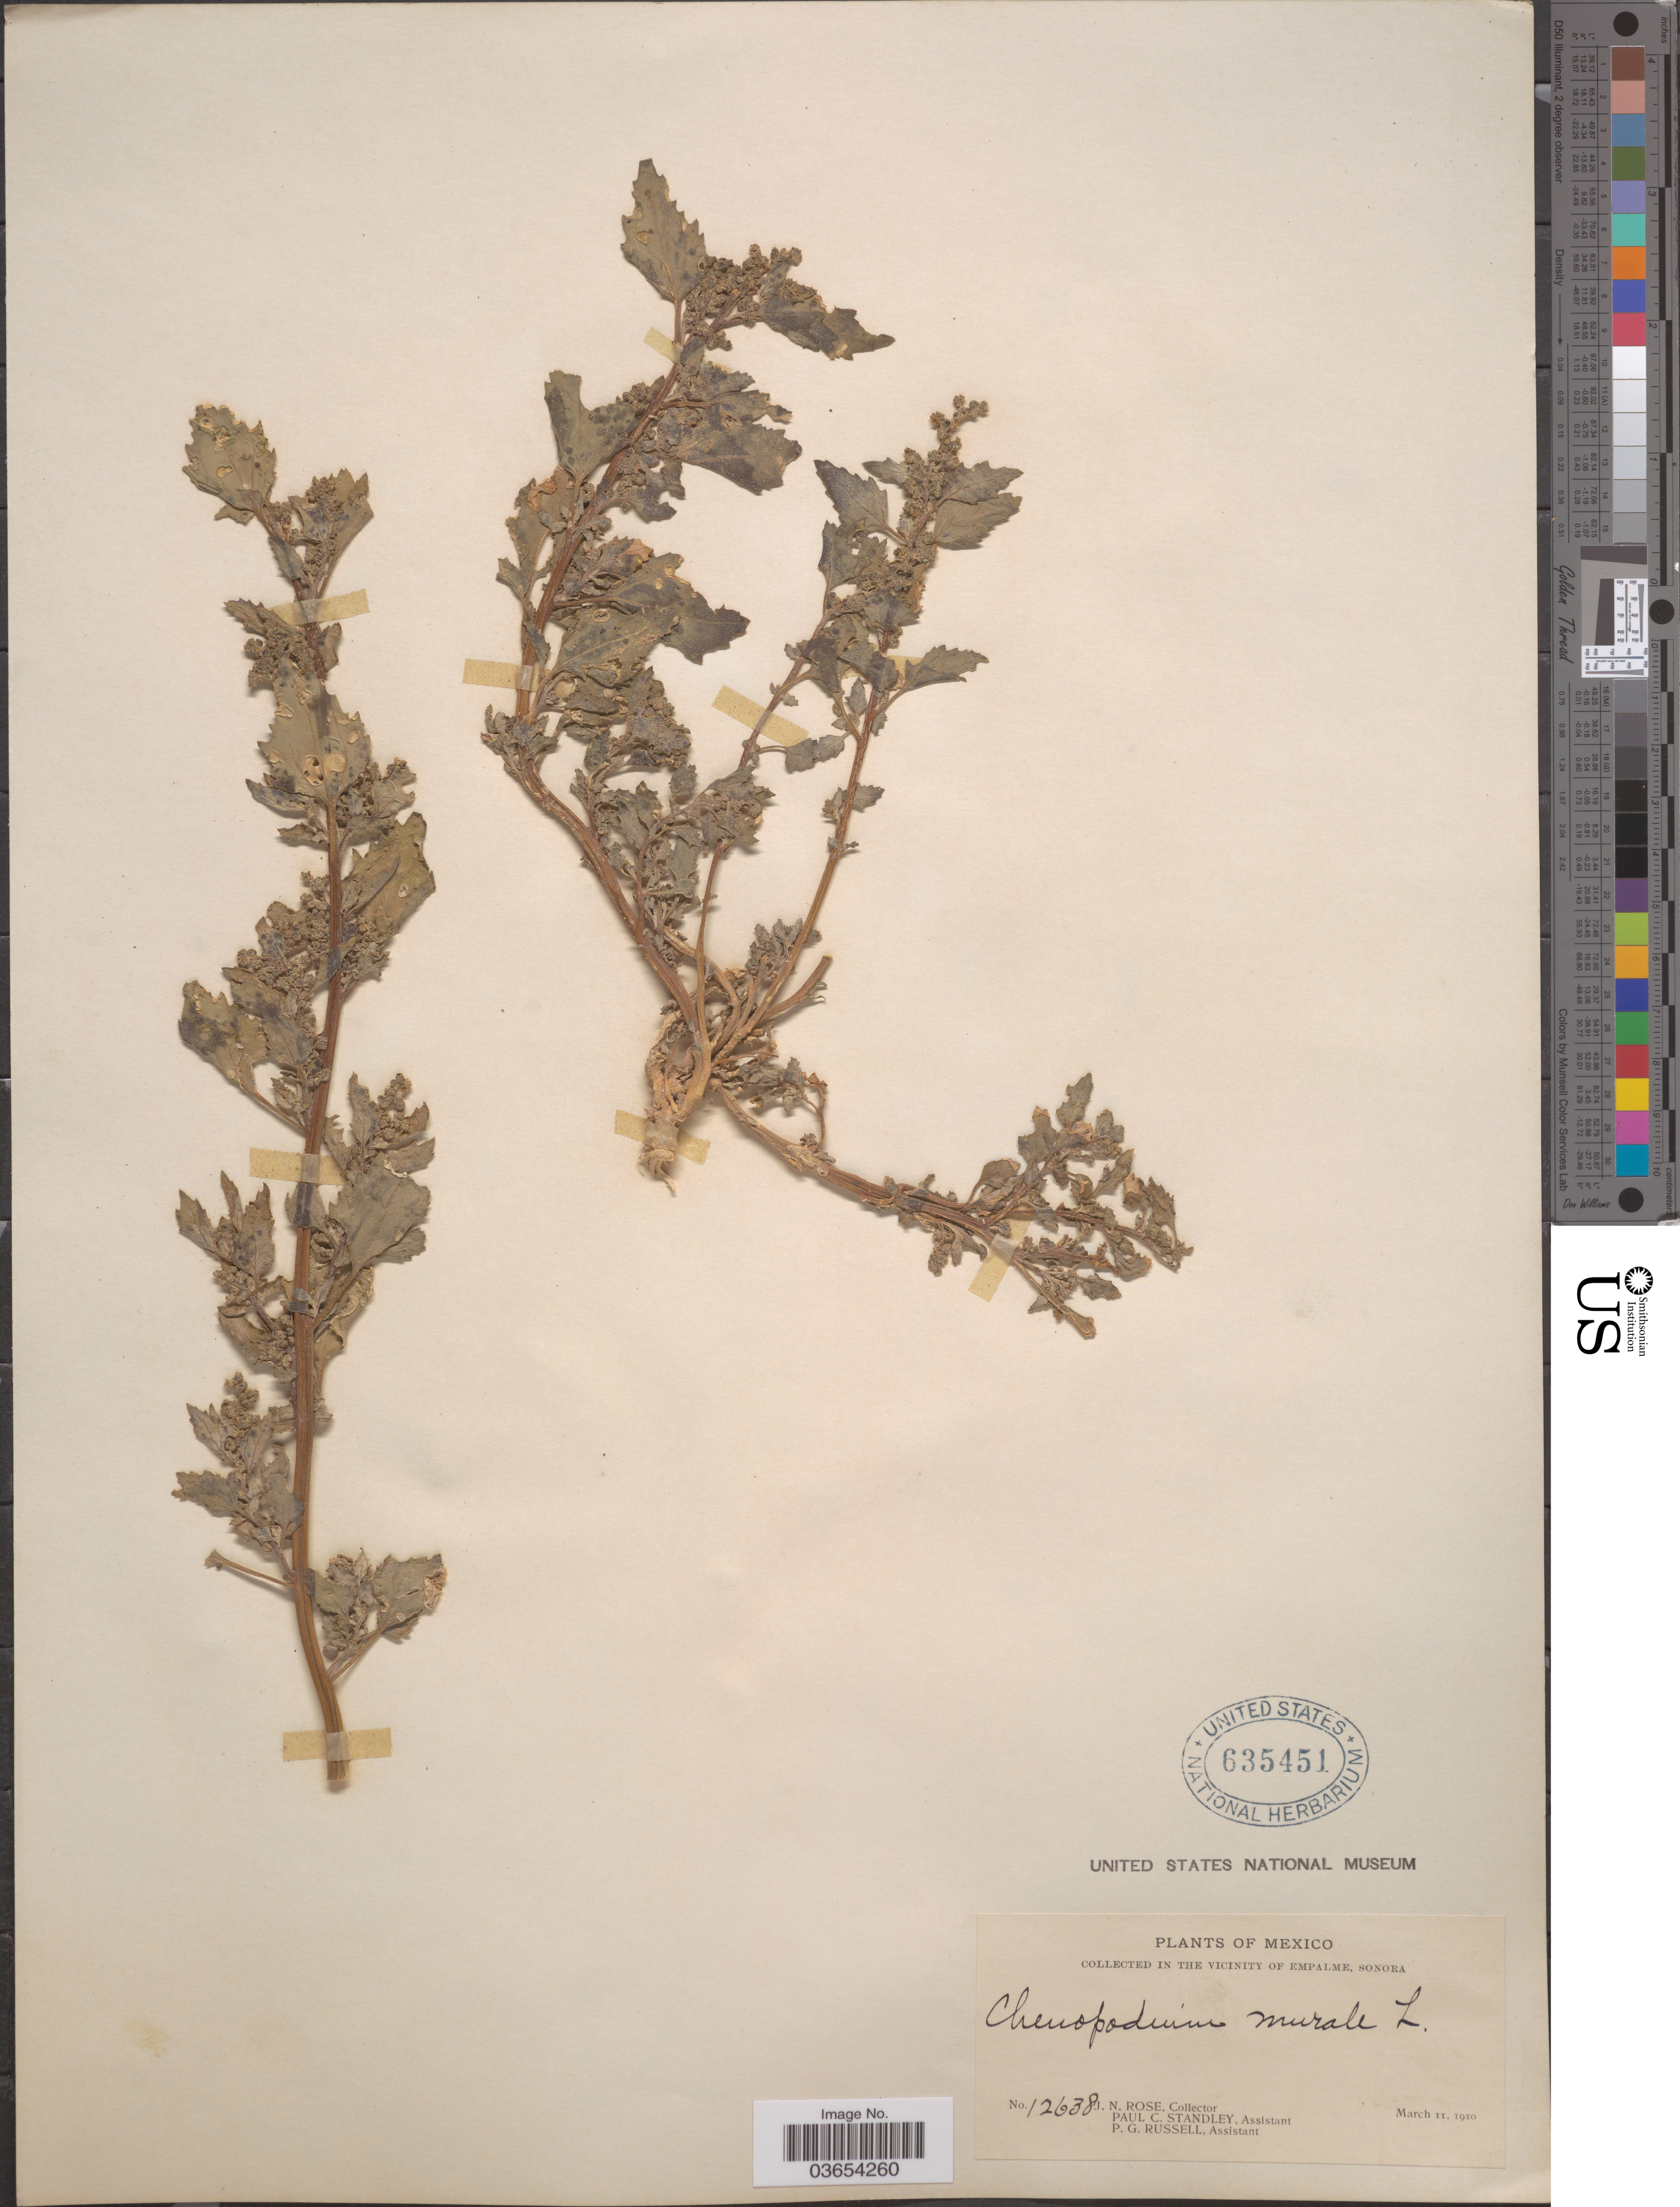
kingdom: Plantae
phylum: Tracheophyta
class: Magnoliopsida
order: Caryophyllales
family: Amaranthaceae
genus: Chenopodium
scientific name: Chenopodium murale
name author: L.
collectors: J. N. Rose, P. C. Standley & P. G. Russell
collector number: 12638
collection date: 1910-03-11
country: Mexico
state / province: Sonora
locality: In the vicinity of Empalme.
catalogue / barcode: US 635451